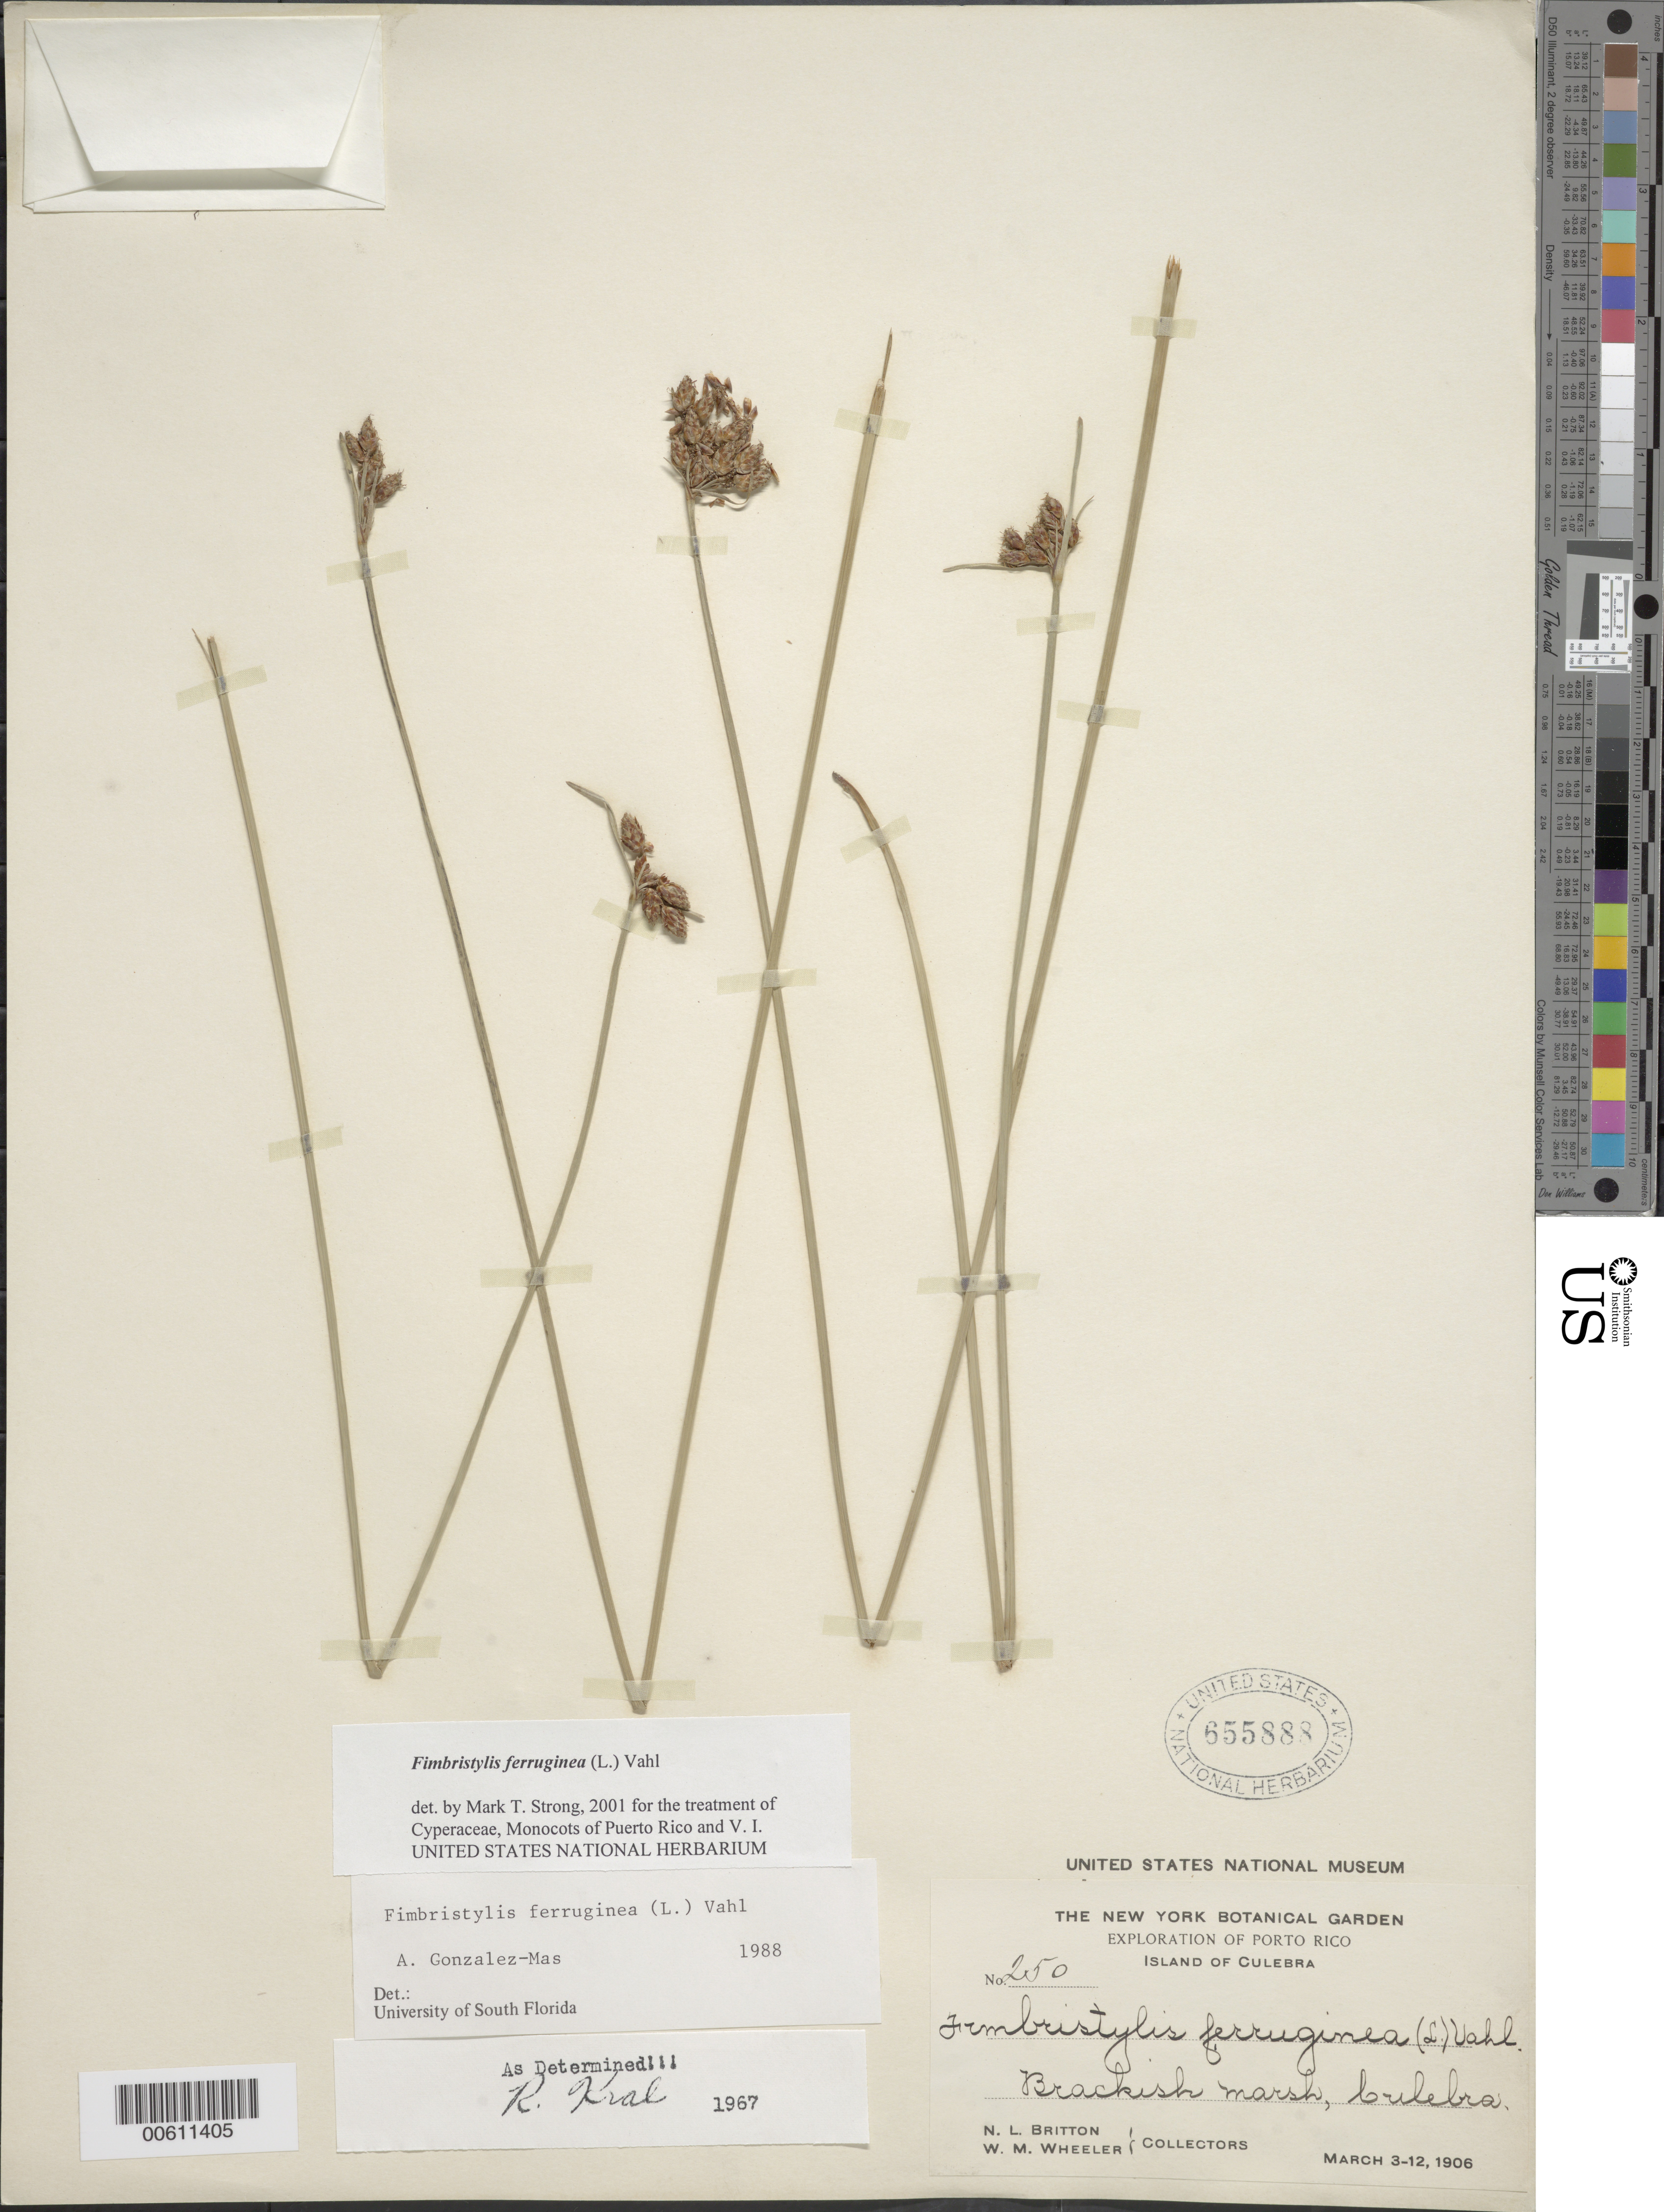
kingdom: Plantae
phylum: Tracheophyta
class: Liliopsida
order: Poales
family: Cyperaceae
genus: Fimbristylis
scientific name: Fimbristylis ferruginea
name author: (L.) Vahl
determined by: Strong, M. T., (US), Smithsonian Institution - National Museum of Natural History (UNITED STATES)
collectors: N. Britton & W. Wheeler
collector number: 250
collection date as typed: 03 Mar 1906 to 12 Mar 1906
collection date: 1906-03-03/1906-03-12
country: Puerto Rico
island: Culebra I.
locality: Island of Culebra.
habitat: Brackish marsh.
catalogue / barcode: US 655888